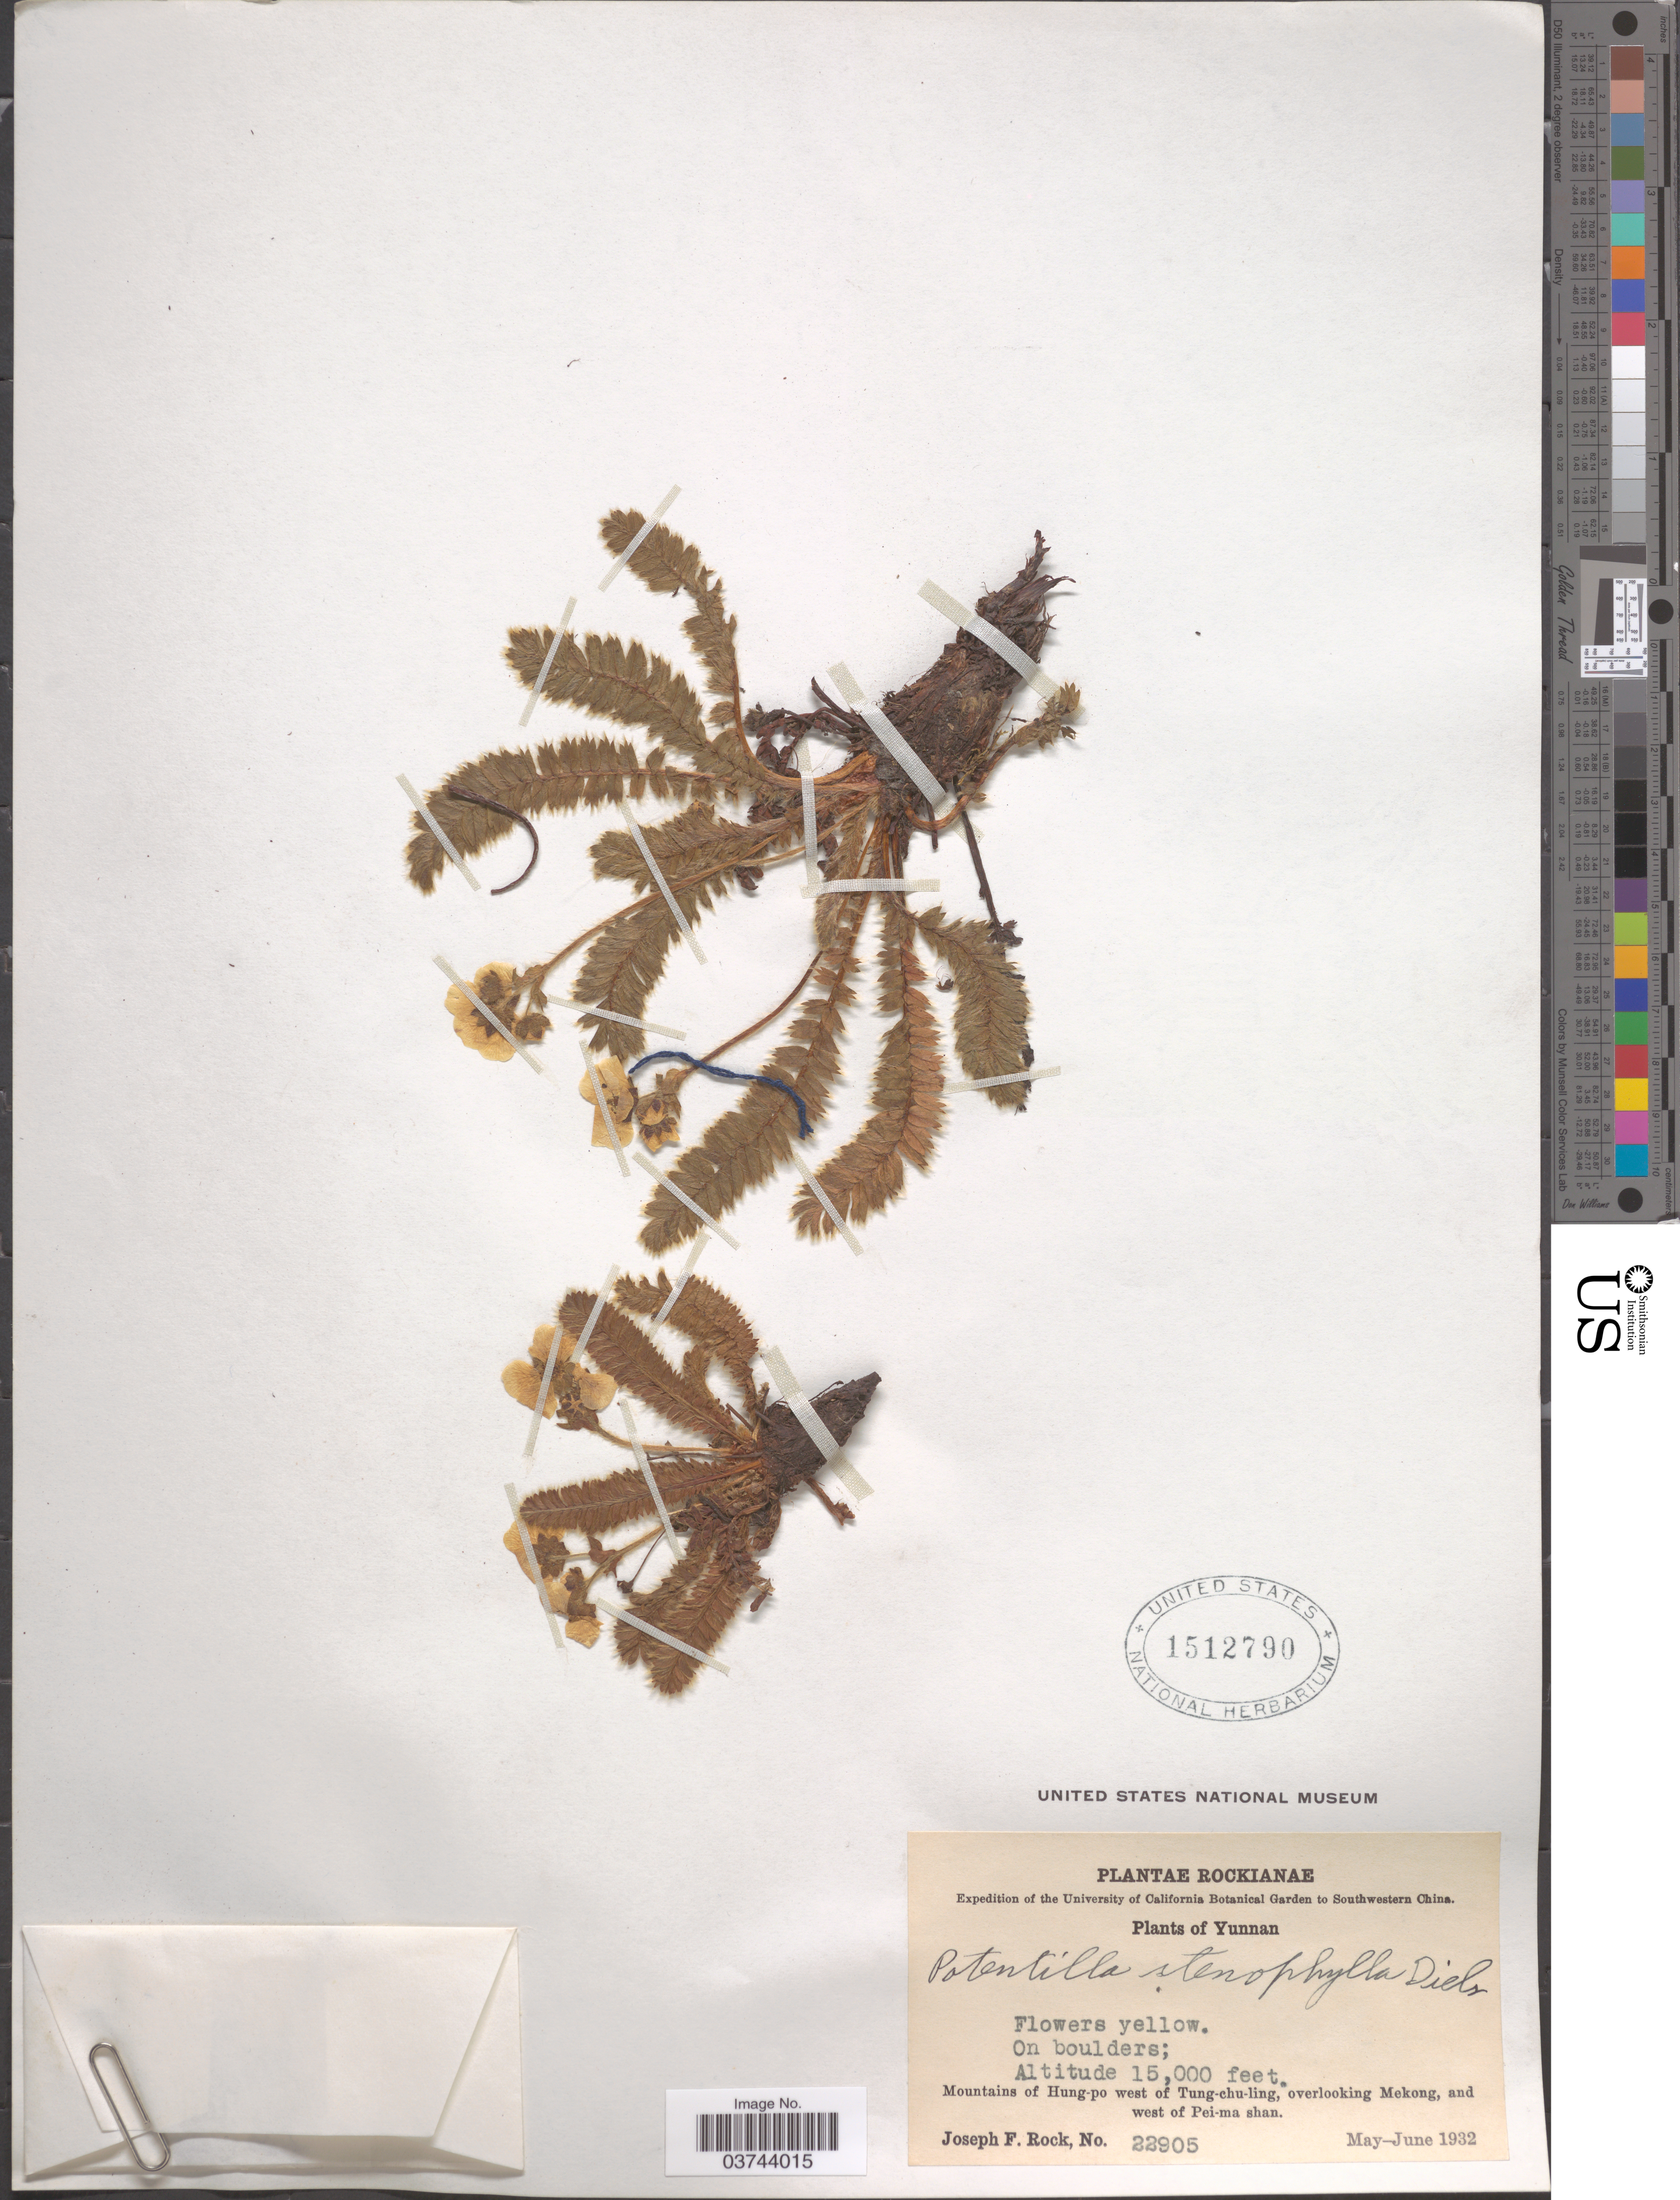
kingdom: Plantae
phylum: Tracheophyta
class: Magnoliopsida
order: Rosales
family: Rosaceae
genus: Potentilla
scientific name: Potentilla stenophylla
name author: (Franch.) Diels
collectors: J. F. Rock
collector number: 22905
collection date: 1932-05/1932-06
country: China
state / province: Yunnan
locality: Southwestern China. Mountains of Hung-po west of Tung-chu-ling, overlooking Mekong, and west of Pei-ma shan.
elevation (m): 4572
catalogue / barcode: US 1512790